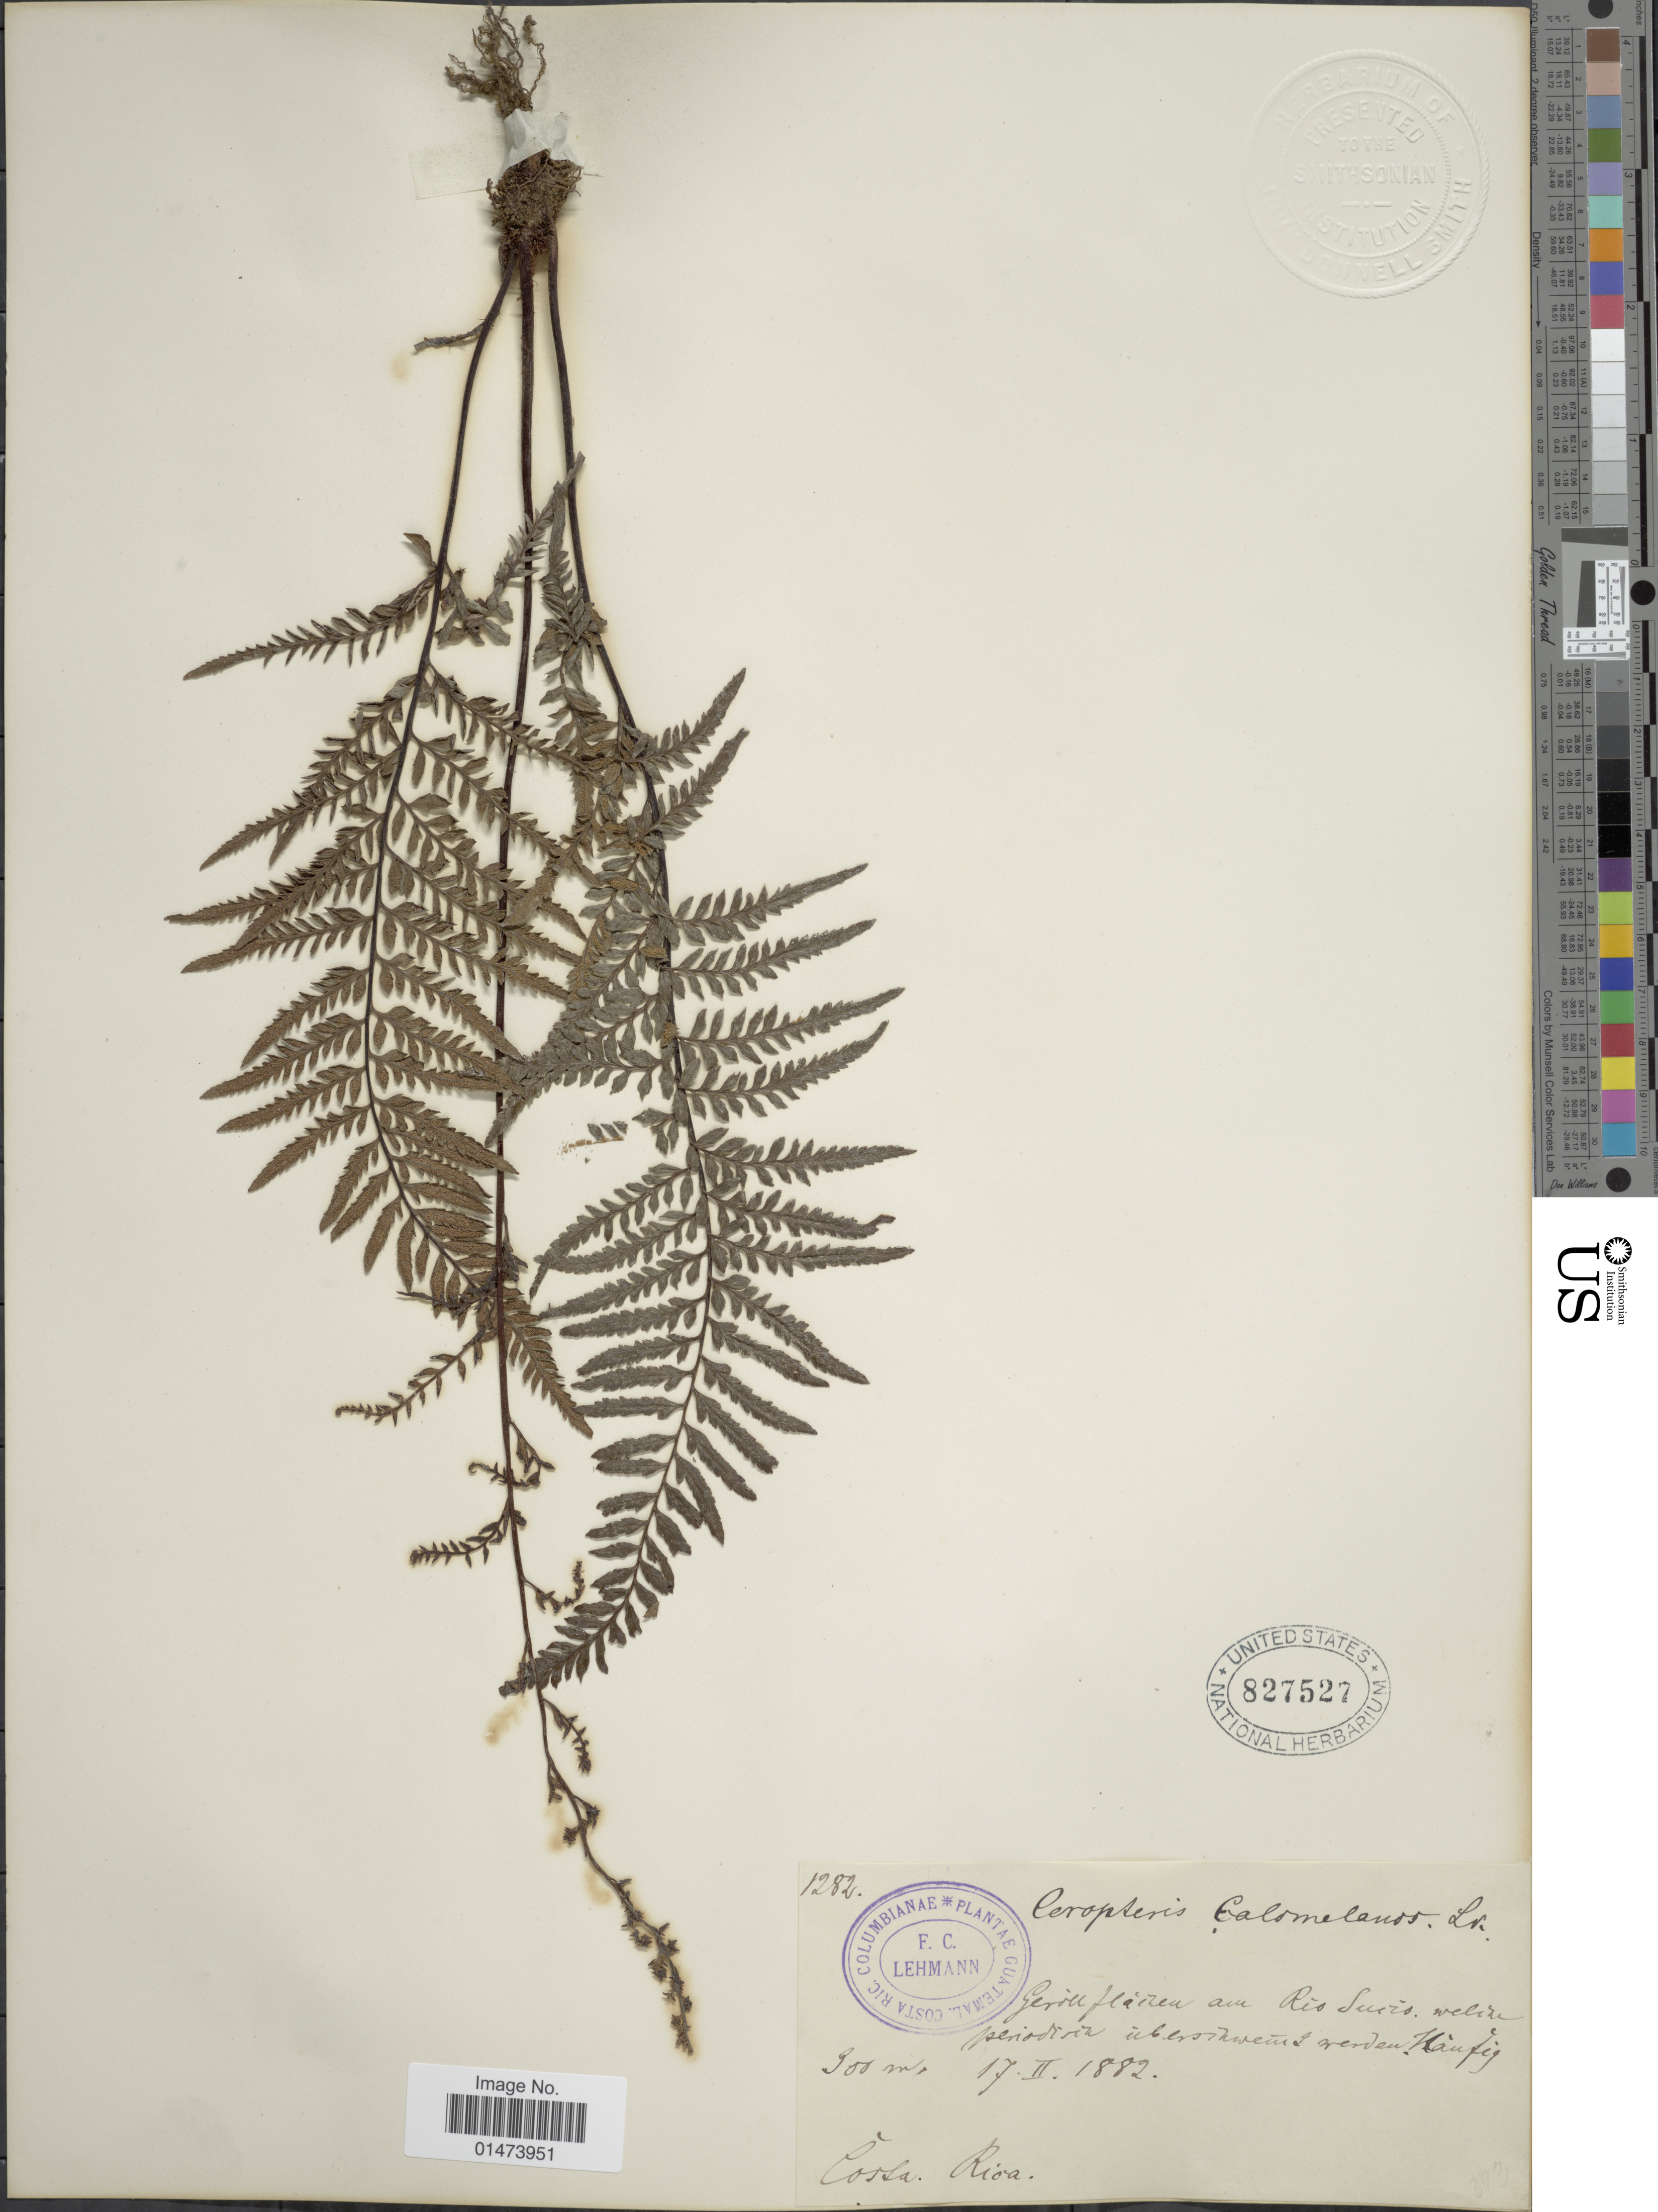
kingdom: Plantae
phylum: Tracheophyta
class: Polypodiopsida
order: Polypodiales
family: Pteridaceae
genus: Pityrogramma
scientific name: Pityrogramma calomelanos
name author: (L.) Link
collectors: F. C. Lehmann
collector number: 1282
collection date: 1882-02-17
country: Costa Rica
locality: Geroll flaizeu au Rio Sucio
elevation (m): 300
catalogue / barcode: US 827527